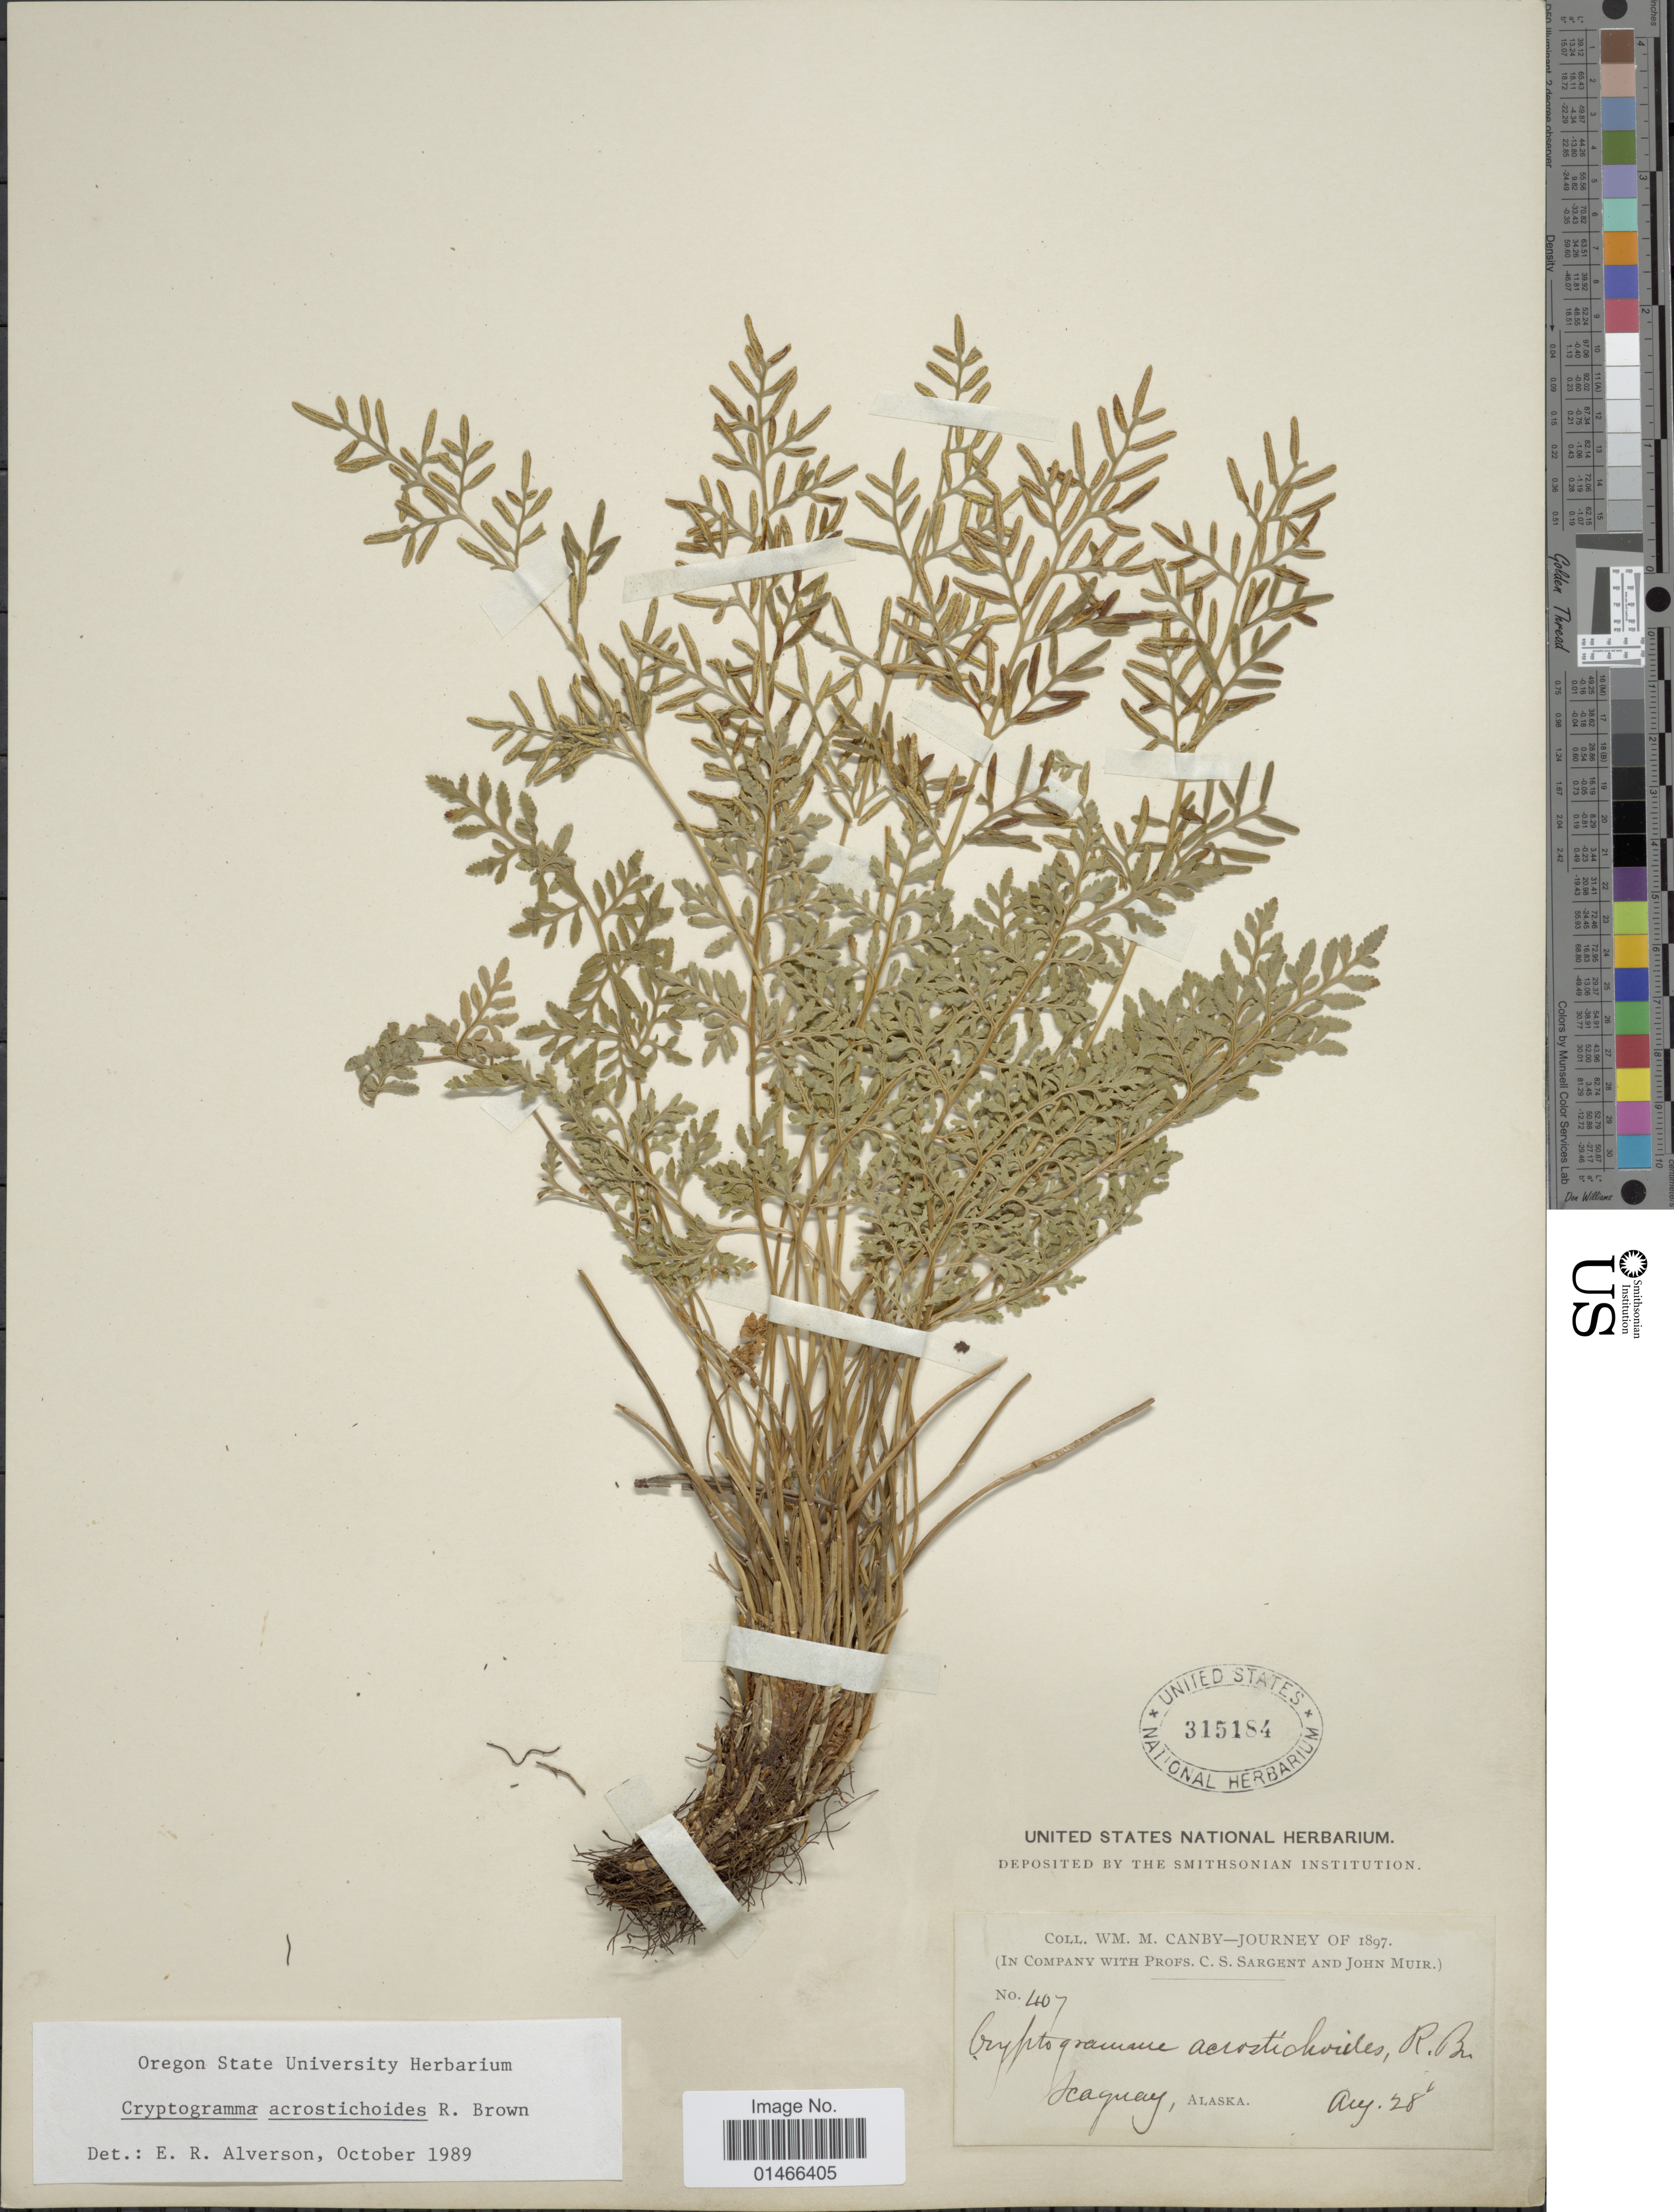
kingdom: Plantae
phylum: Tracheophyta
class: Polypodiopsida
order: Polypodiales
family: Pteridaceae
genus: Cryptogramma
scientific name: Cryptogramma acrostichoides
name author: R. Br.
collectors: W. M. Canby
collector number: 407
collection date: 1897-08-18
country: United States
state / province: Alaska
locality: Skagway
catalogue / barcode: US 315184